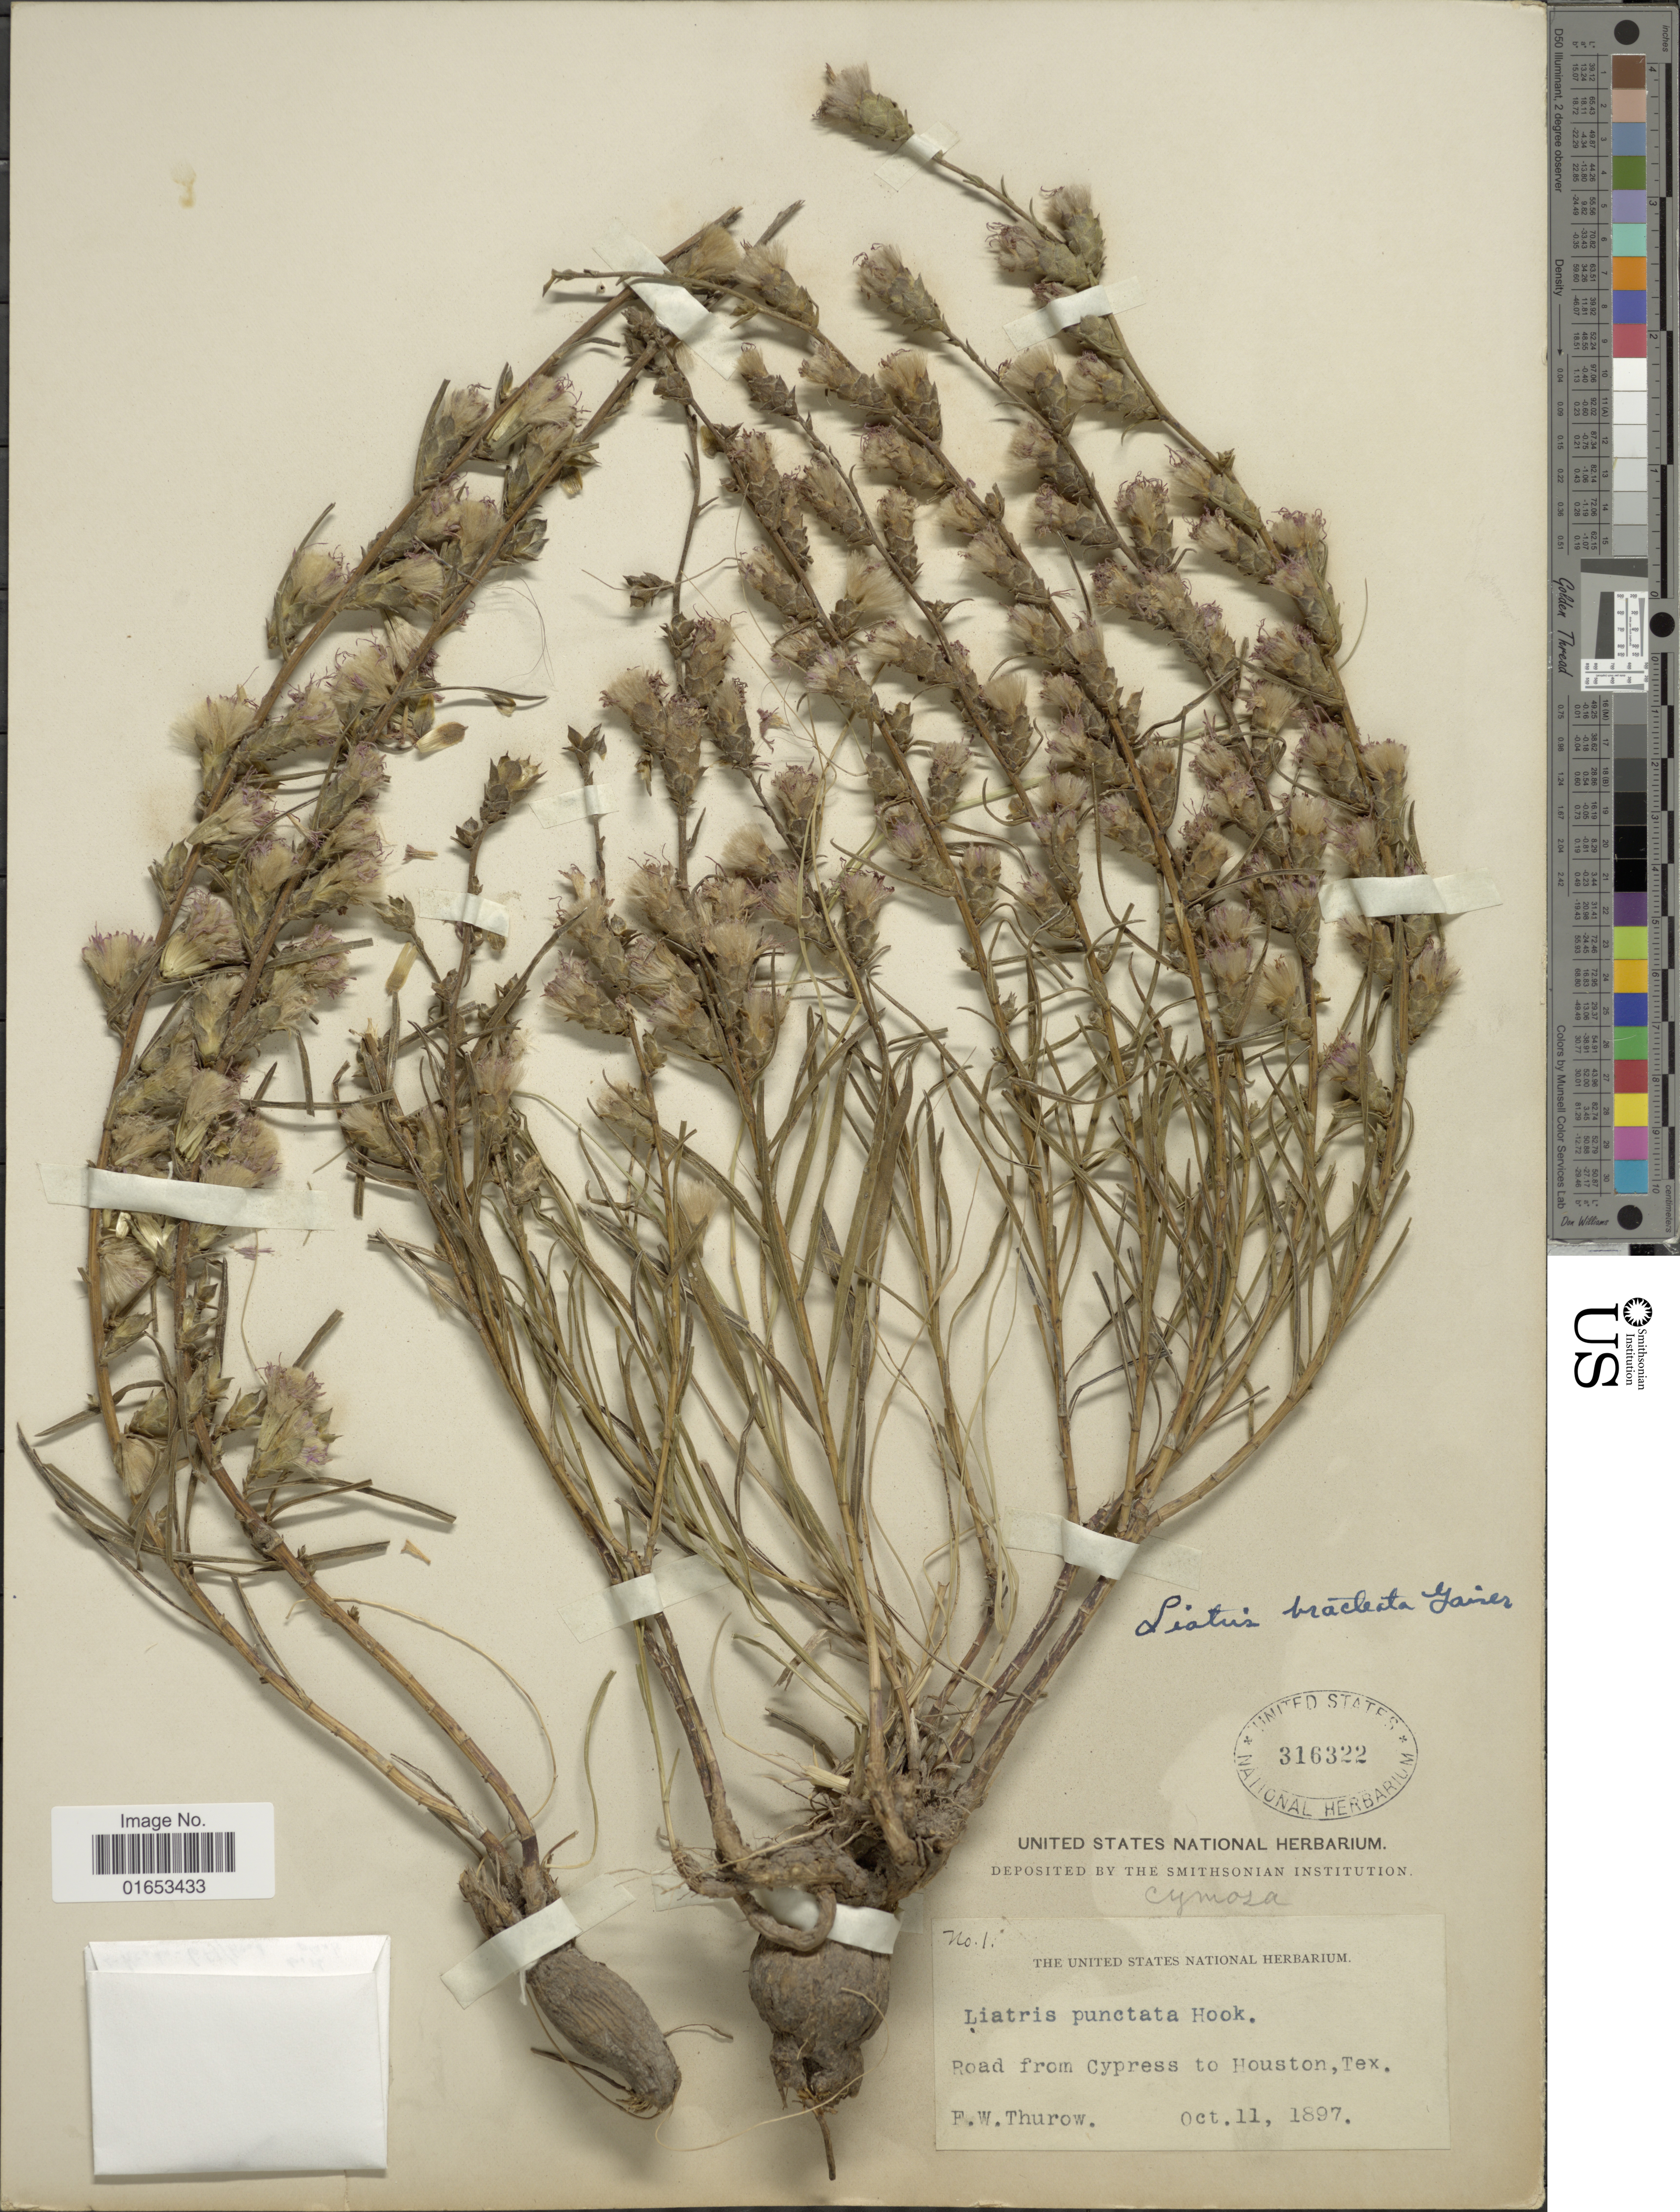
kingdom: Plantae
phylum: Tracheophyta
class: Magnoliopsida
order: Asterales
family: Asteraceae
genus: Liatris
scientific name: Liatris bracteata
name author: Gaiser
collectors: F. W. Thurow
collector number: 1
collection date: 1897-10-11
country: United States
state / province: Texas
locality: Road from Cypress to Houston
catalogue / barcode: US 316322